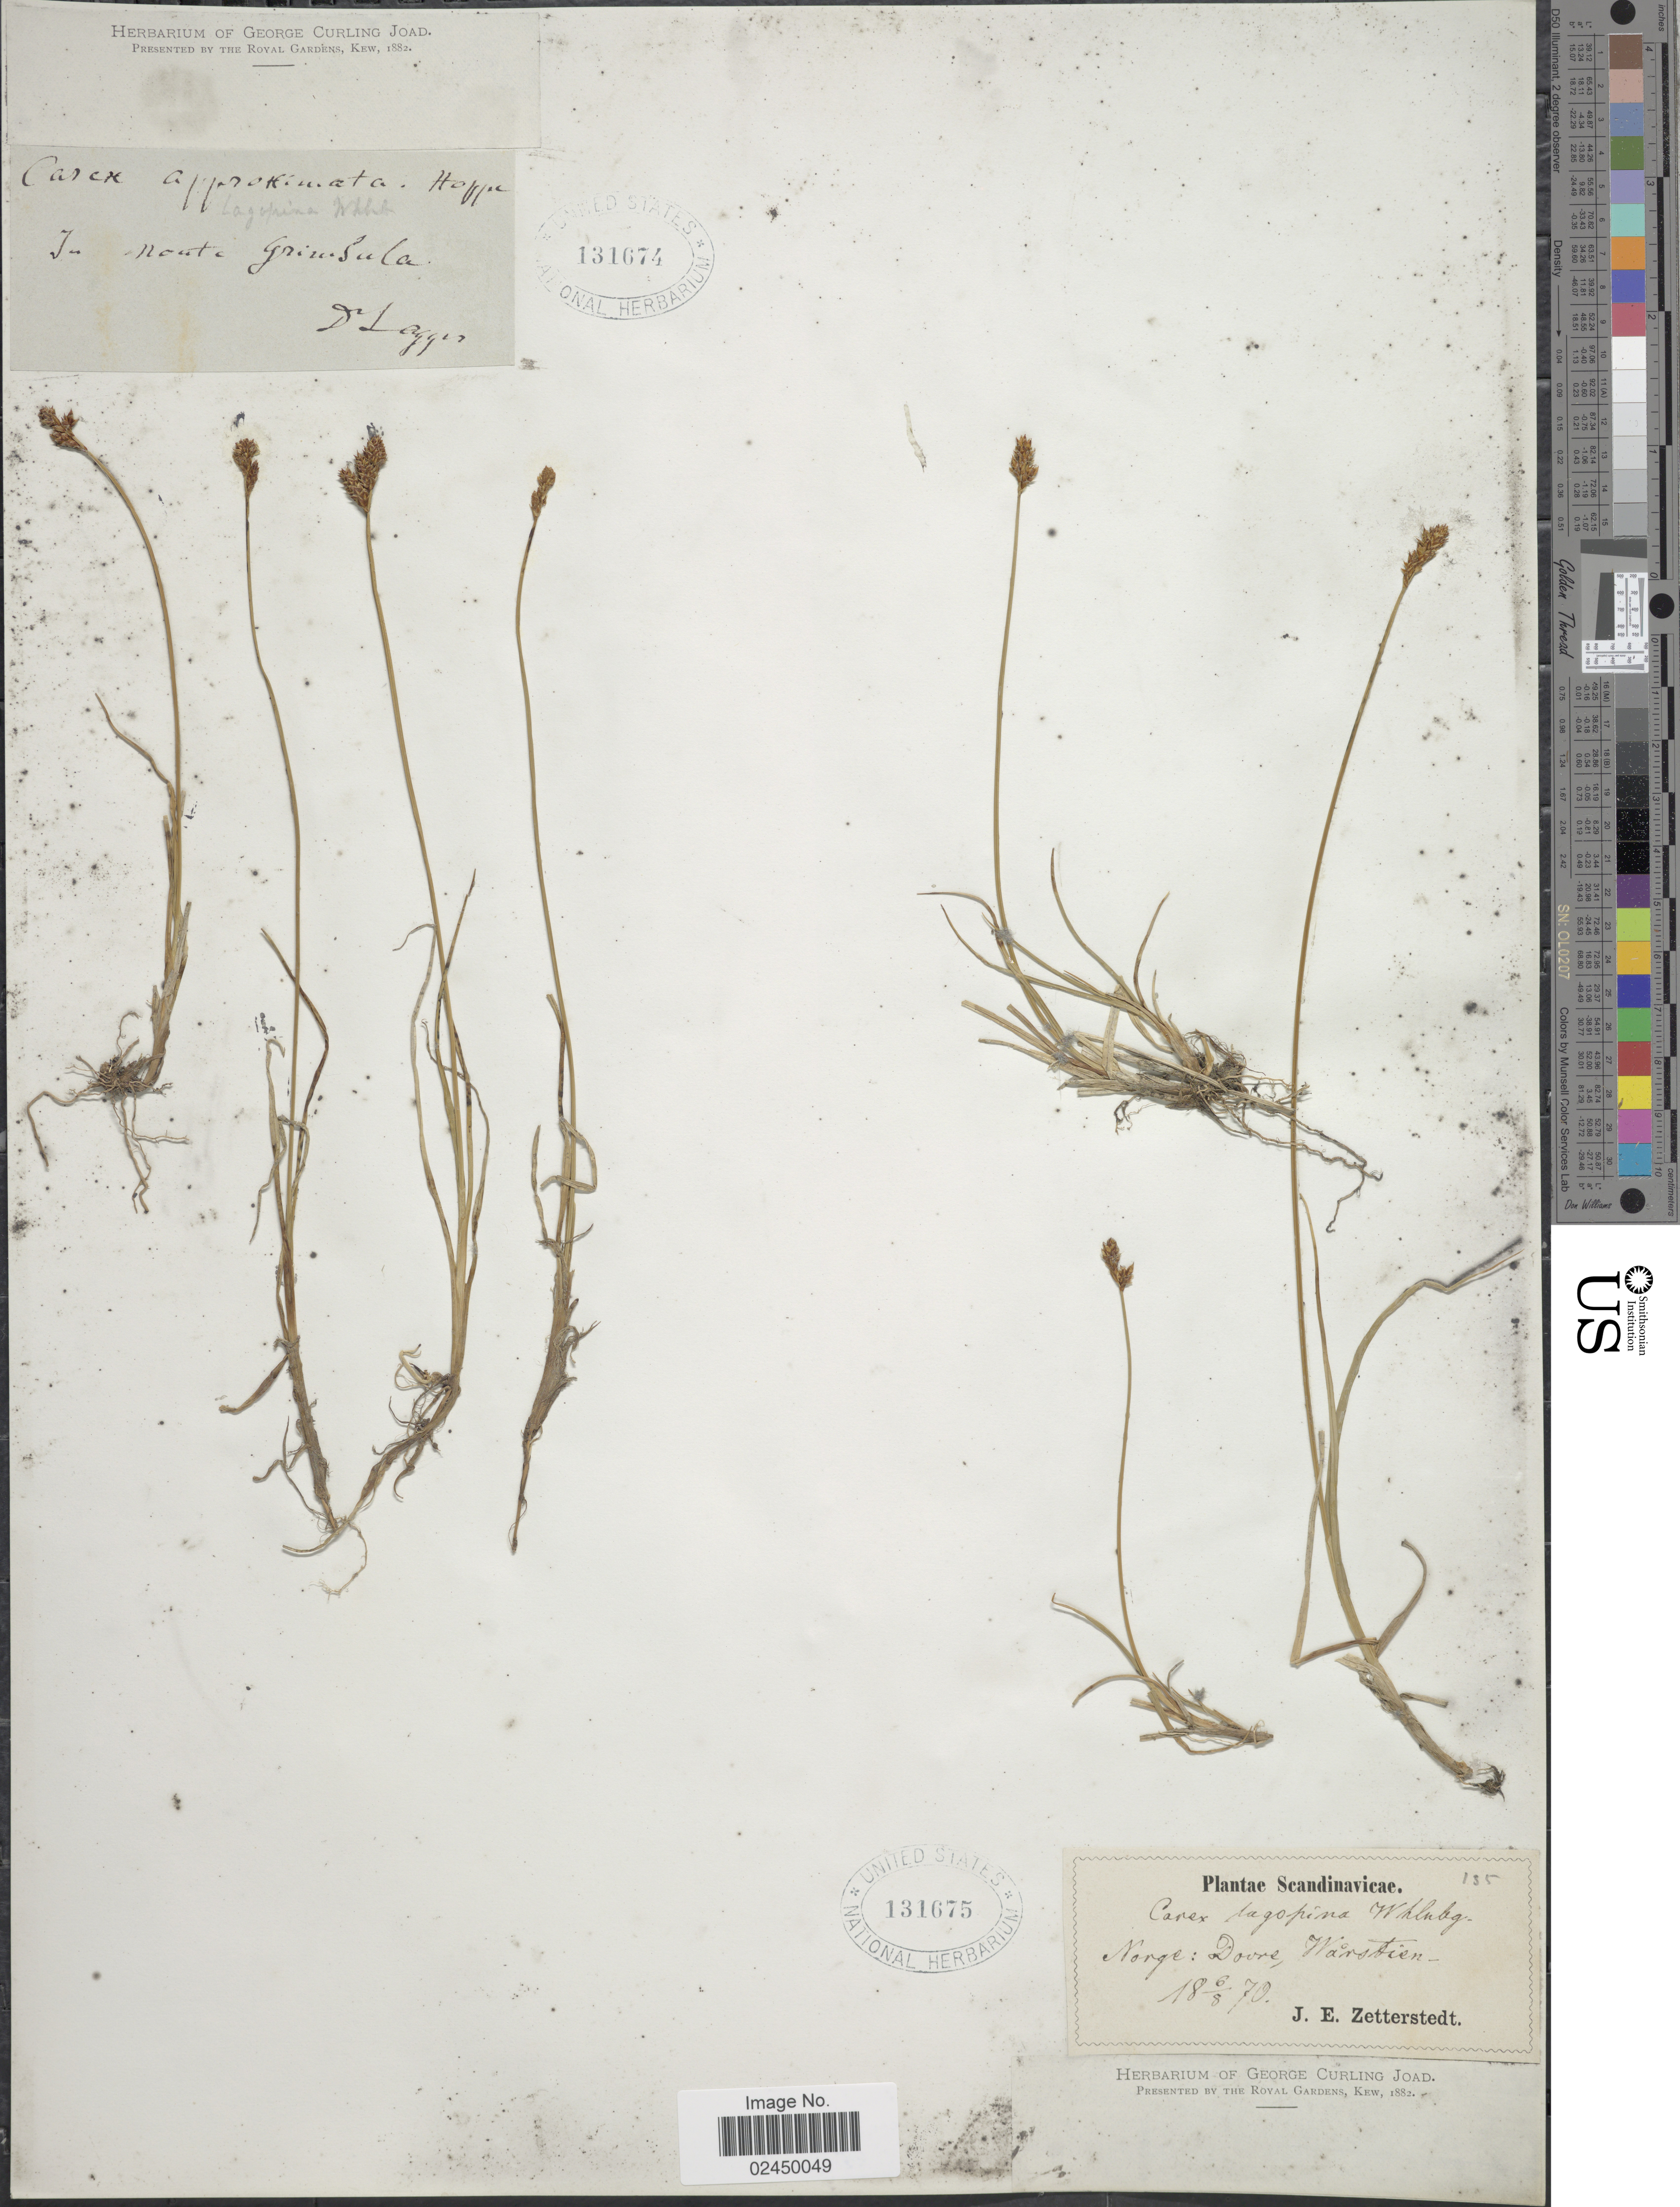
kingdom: Plantae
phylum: Tracheophyta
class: Liliopsida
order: Poales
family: Cyperaceae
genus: Carex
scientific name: Carex lachenalii subsp. lachenalii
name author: Schkuhr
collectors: J.E. Zetterstedt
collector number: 135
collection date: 1870-08-06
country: Norway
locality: Norge: Dovre, Warstien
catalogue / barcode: US 131675-2